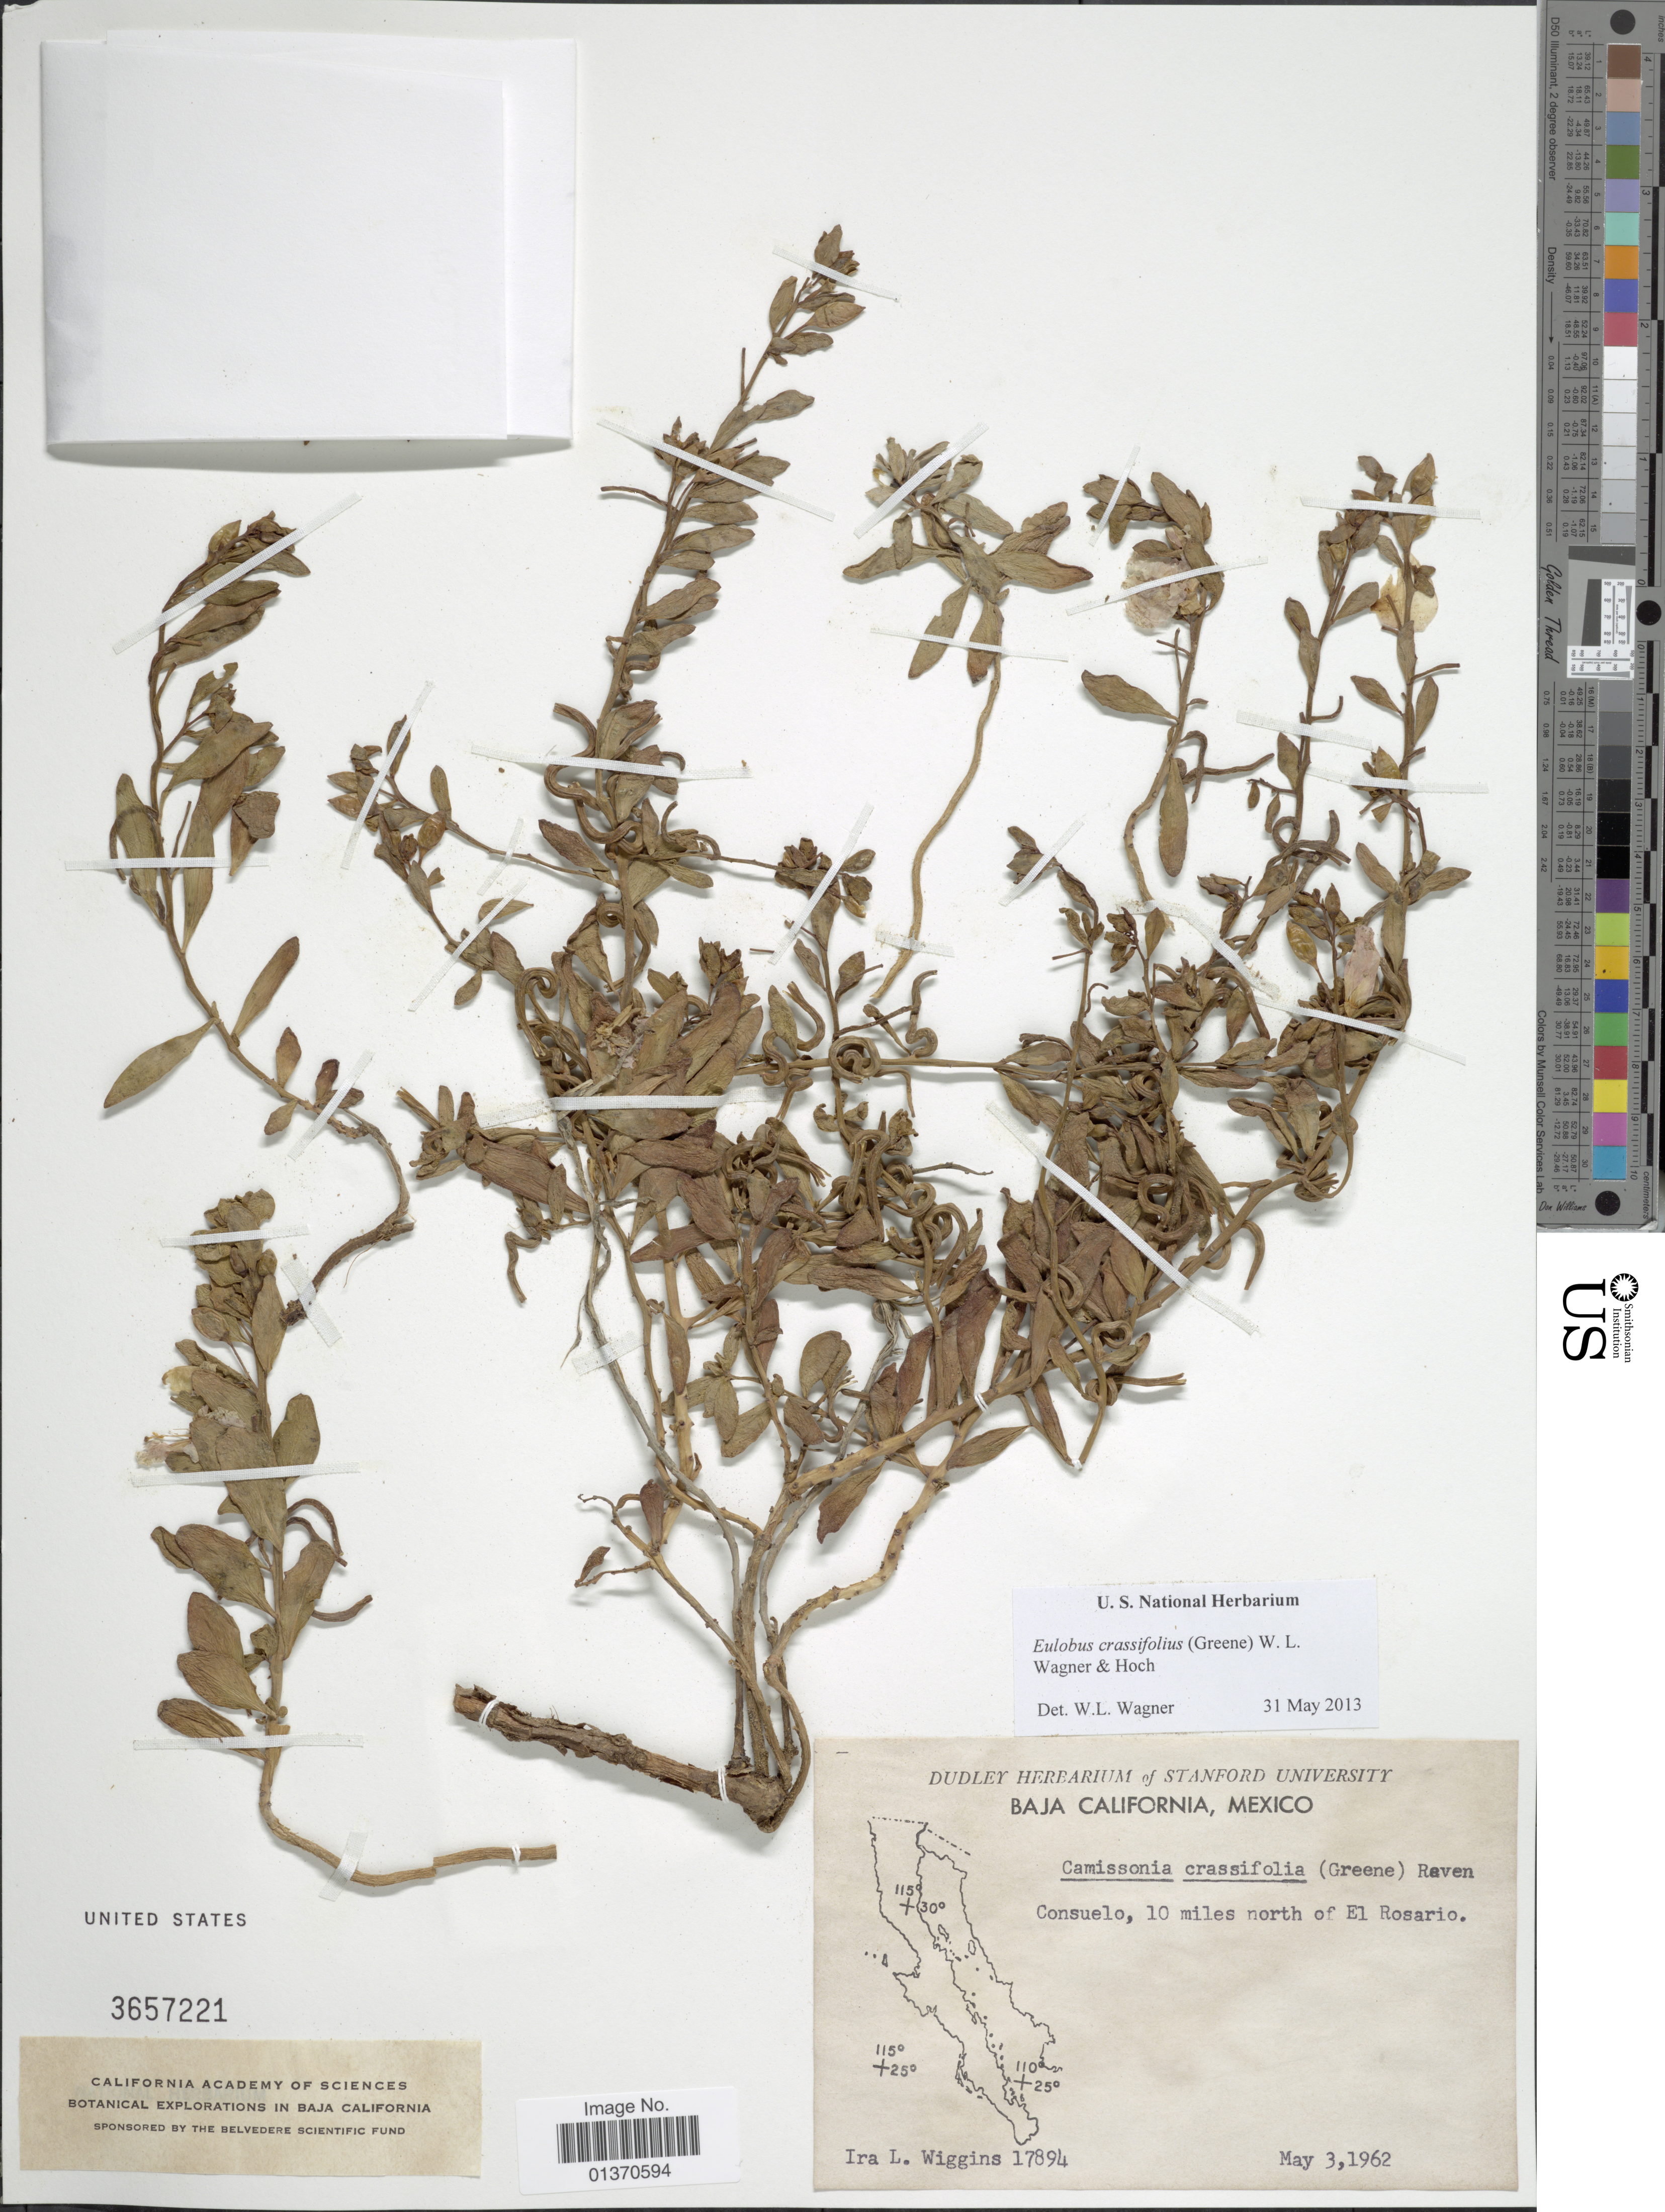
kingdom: Plantae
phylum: Tracheophyta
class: Magnoliopsida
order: Myrtales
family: Onagraceae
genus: Eulobus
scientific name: Eulobus crassifolius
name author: (Greene) W.L. Wagner & Hoch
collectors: I. L. Wiggins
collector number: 17894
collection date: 1962-05-03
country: Mexico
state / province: Baja California Sur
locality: Consuelo, 10 miles north of El Rosario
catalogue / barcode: US 3657221